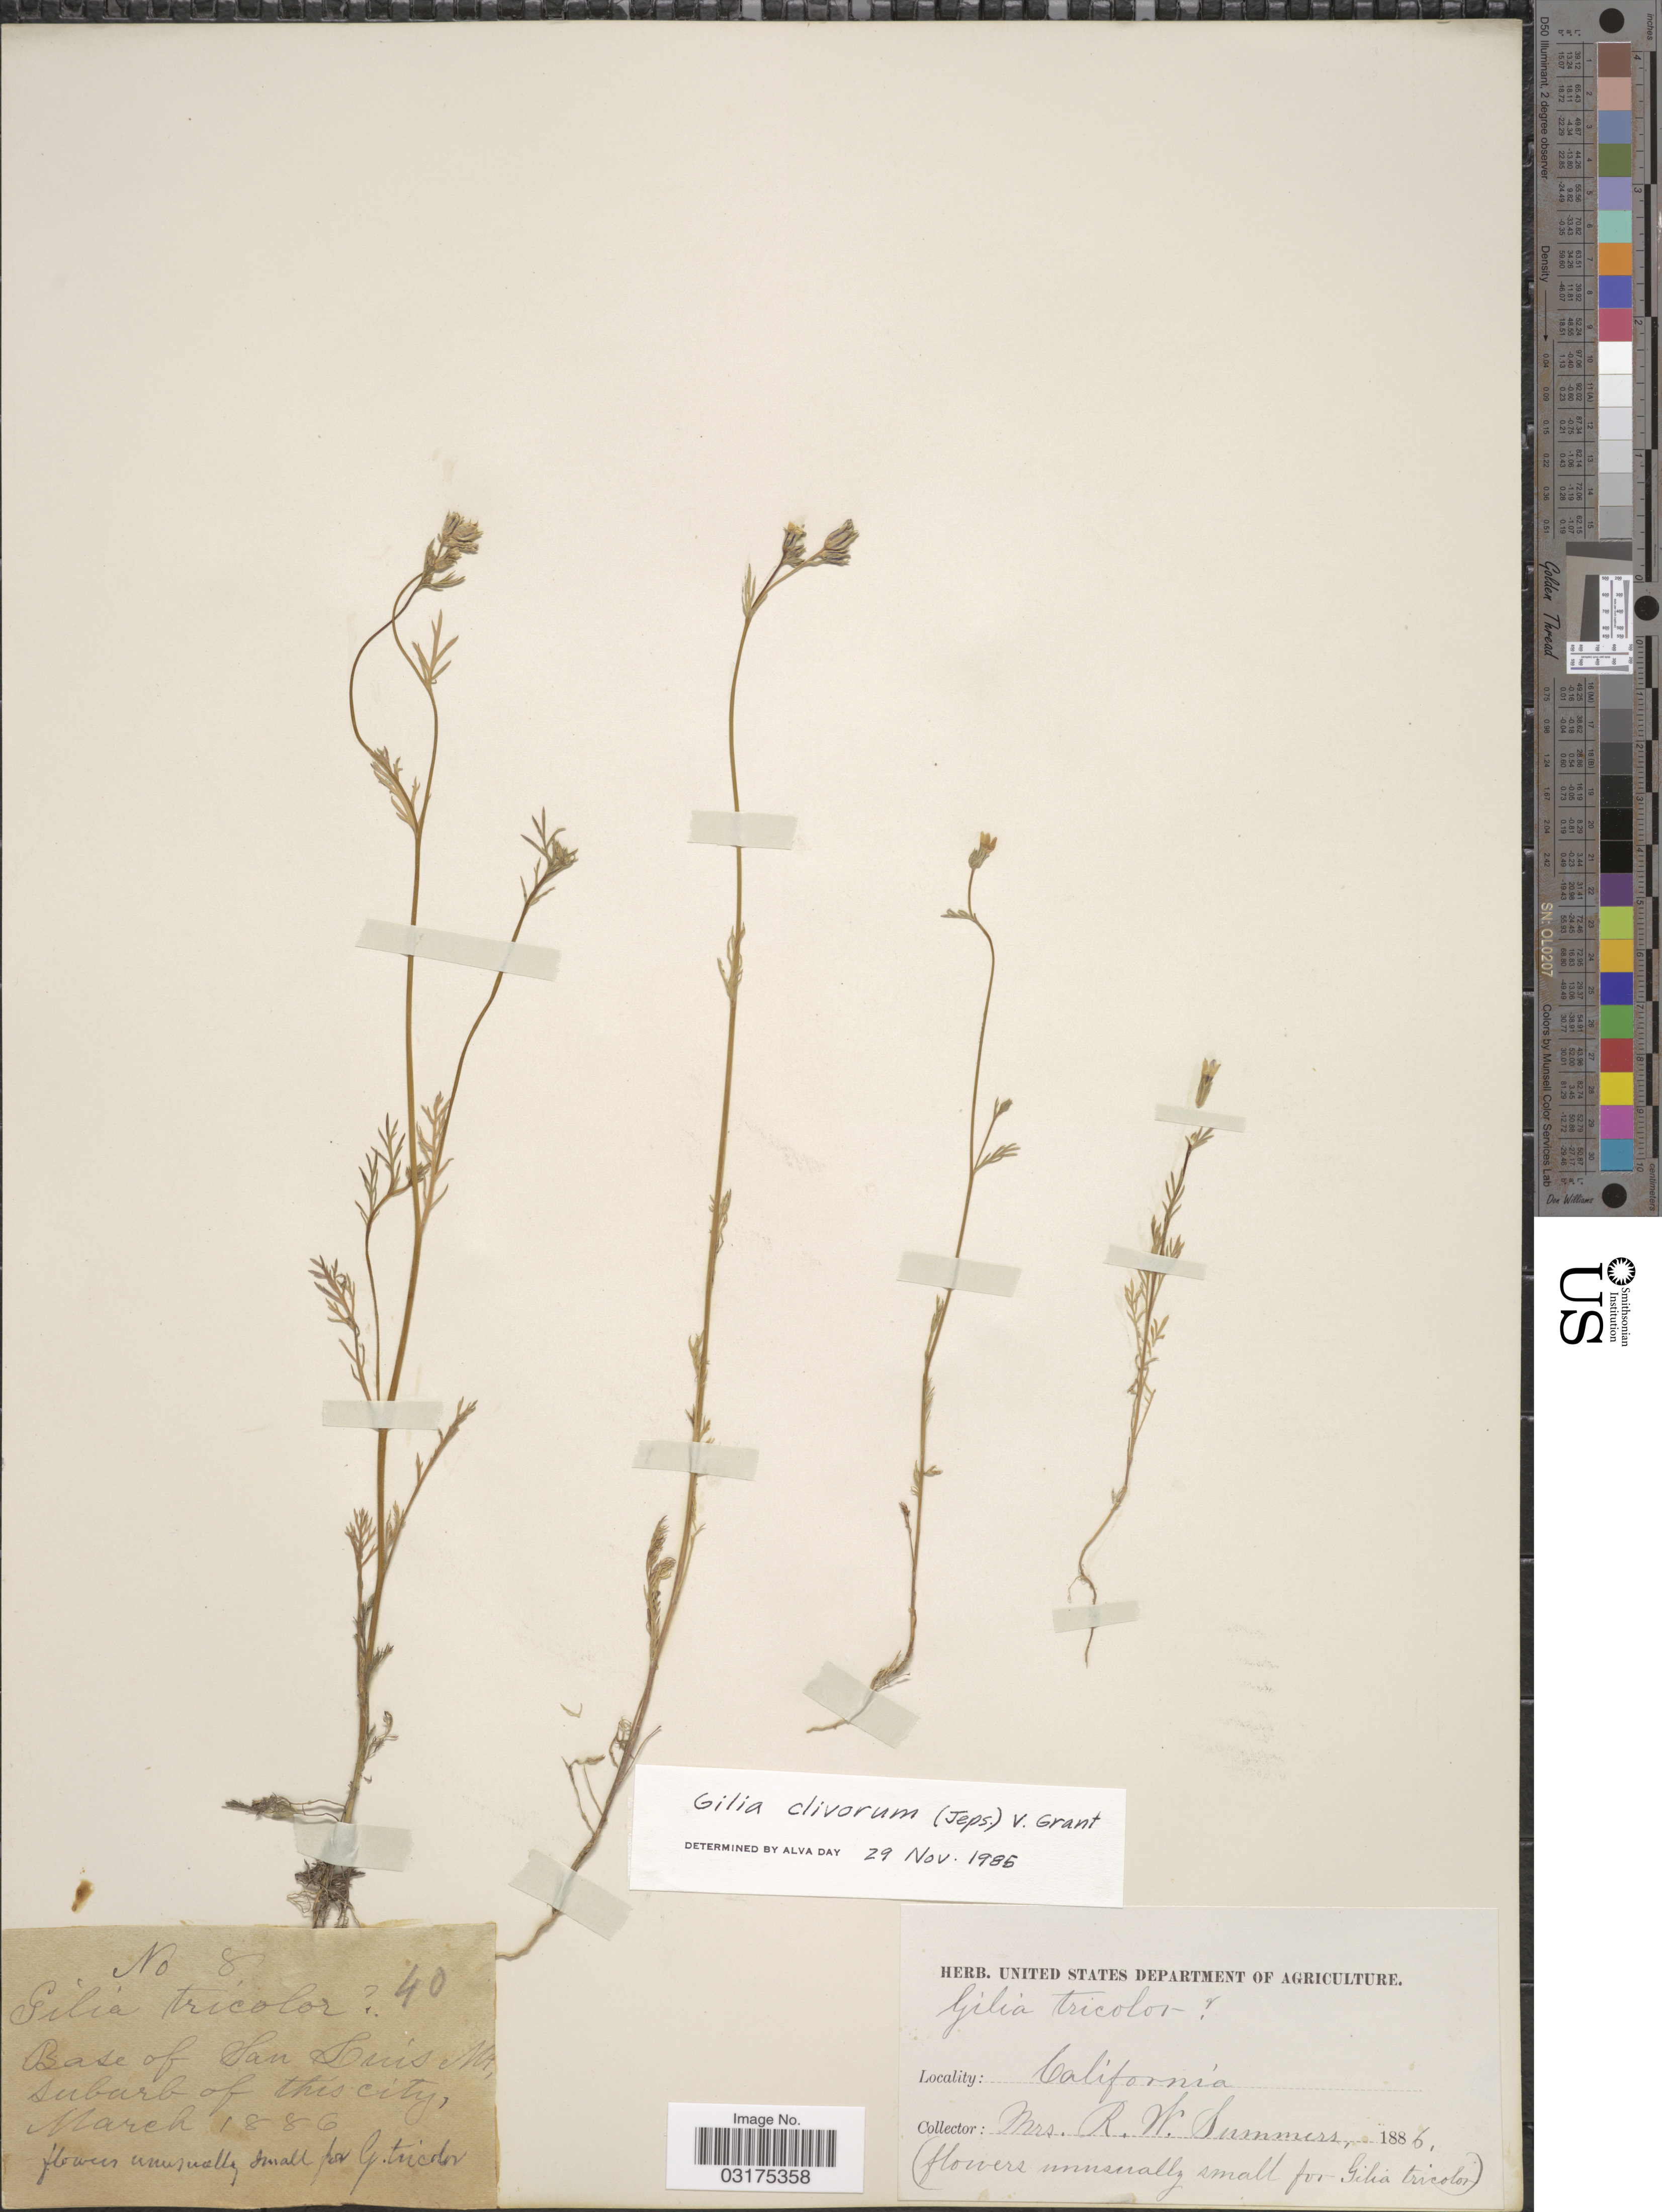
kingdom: Plantae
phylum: Tracheophyta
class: Magnoliopsida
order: Ericales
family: Polemoniaceae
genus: Gilia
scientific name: Gilia clivorum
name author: (Jeps.) V.E. Grant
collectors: R. Summers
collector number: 8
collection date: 1886-03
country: United States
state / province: California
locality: Base of San Luis Mt., suburb of this city.